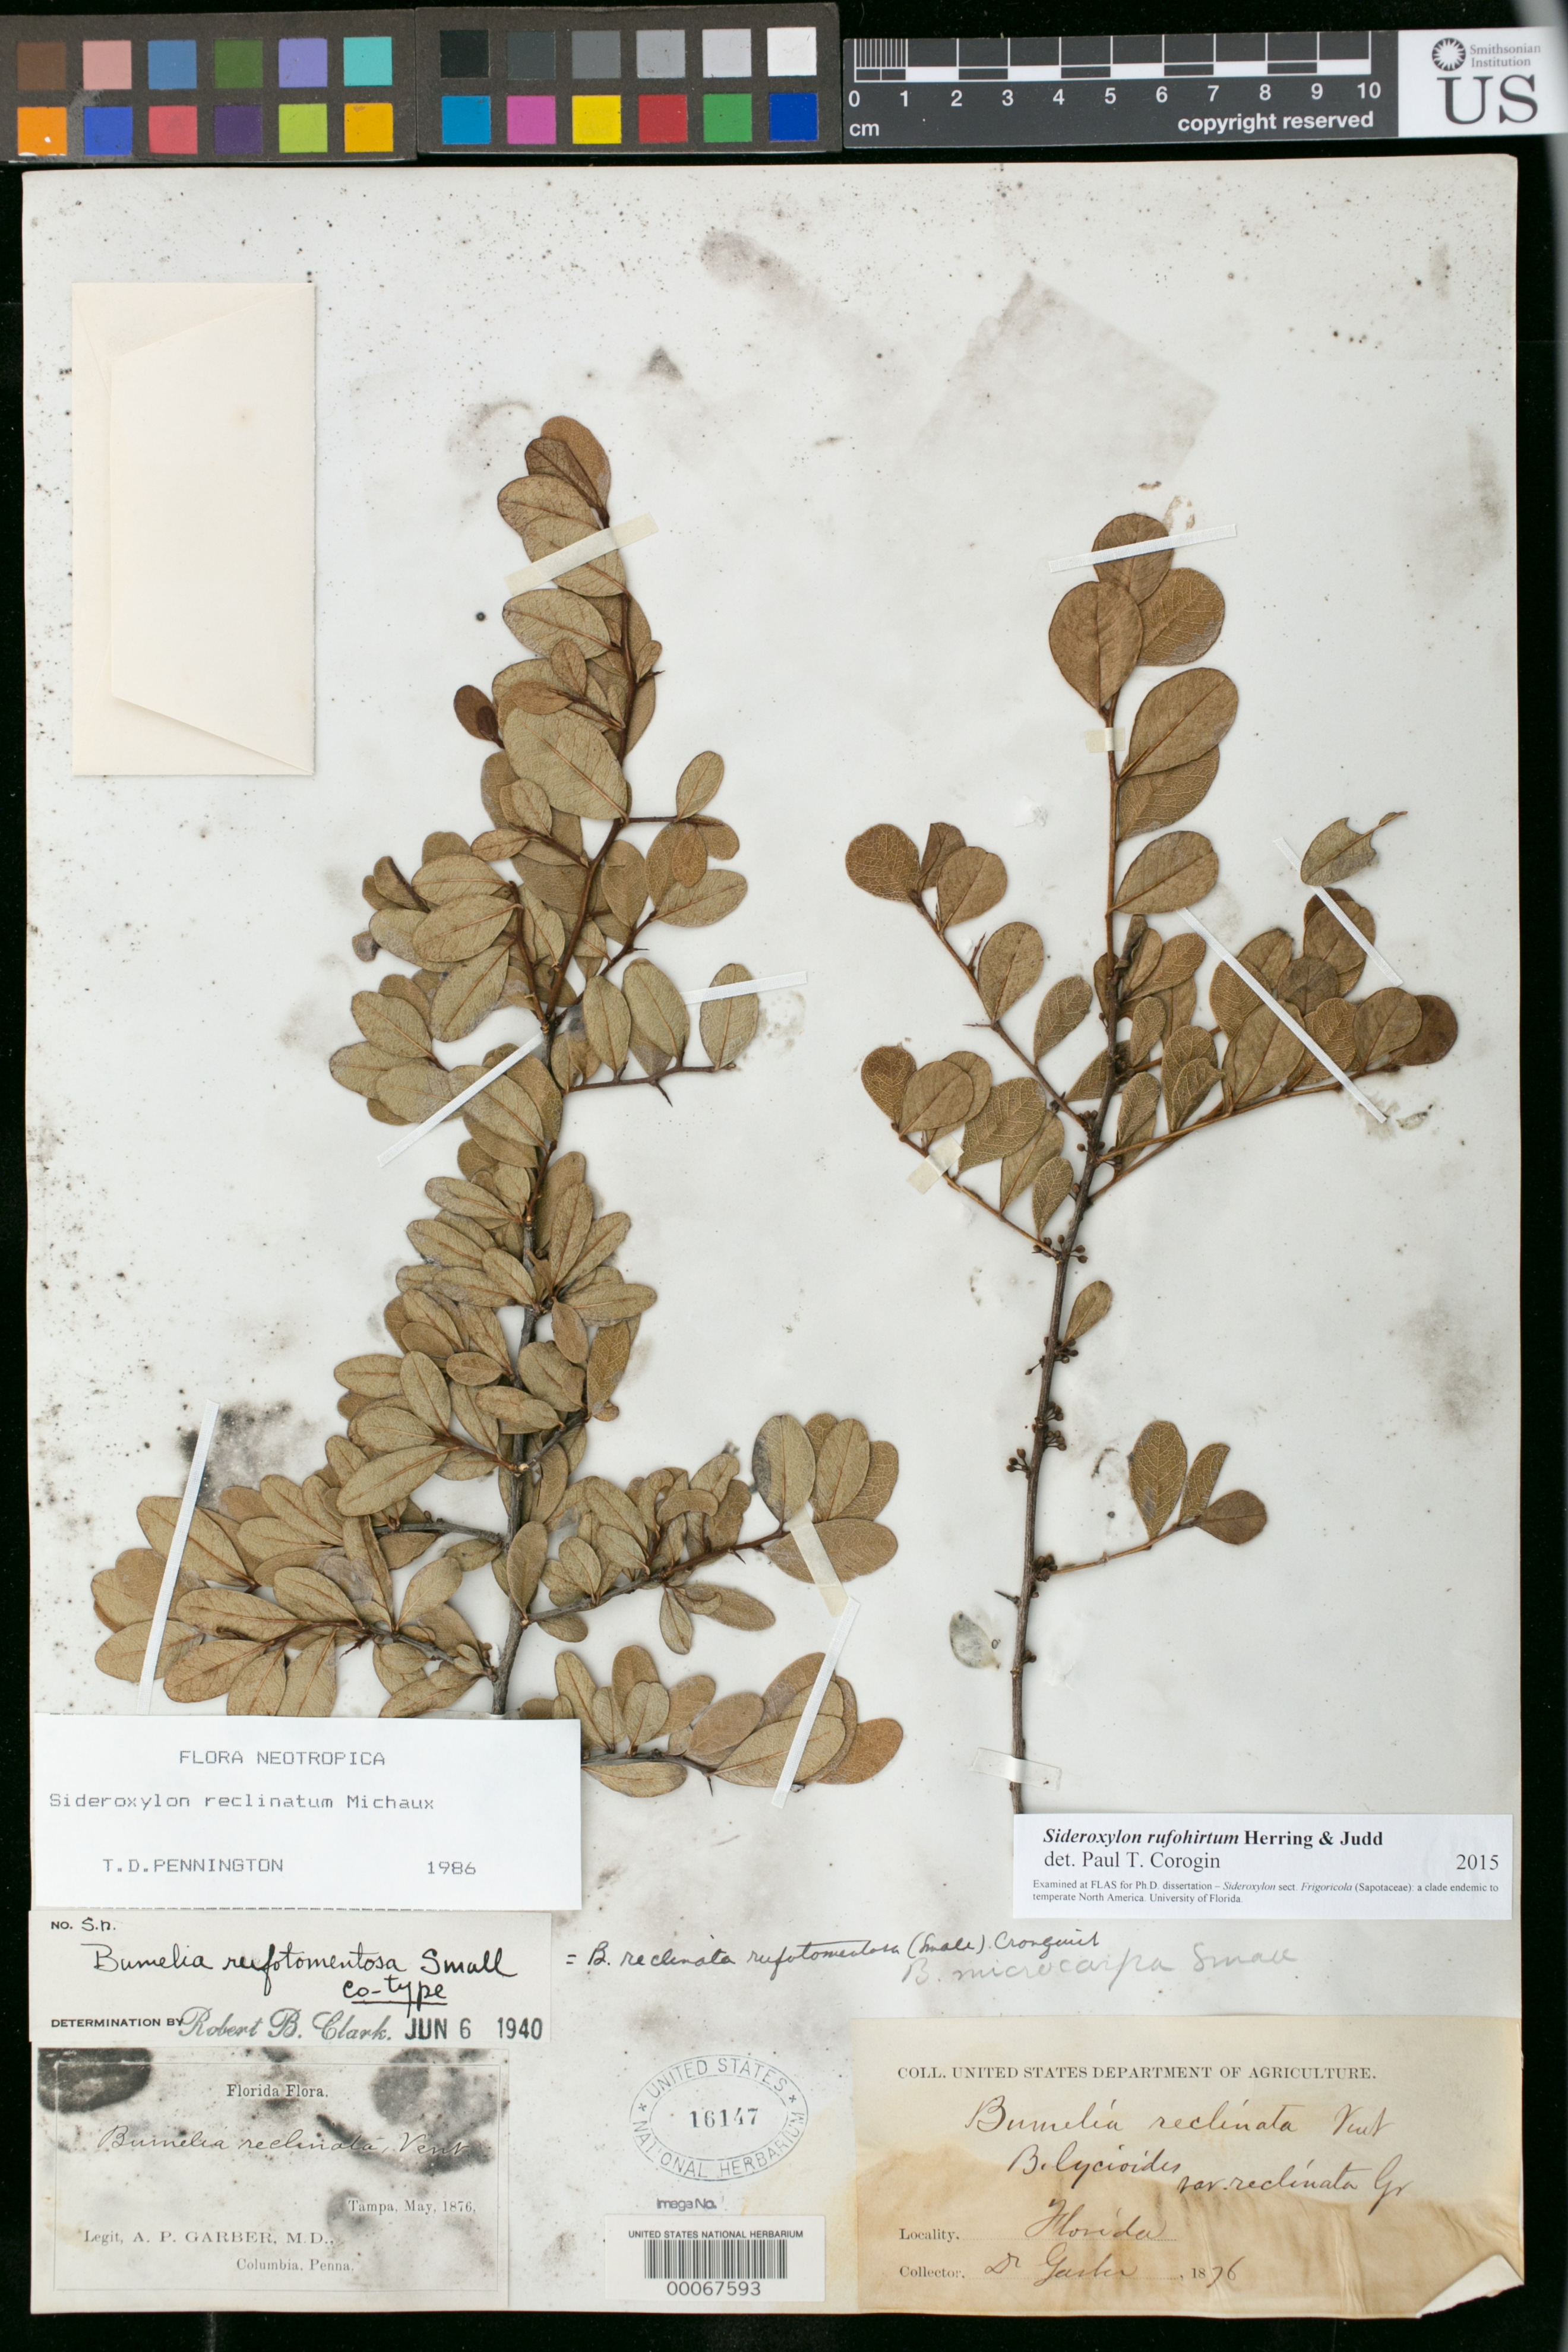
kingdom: Plantae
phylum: Tracheophyta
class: Magnoliopsida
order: Ericales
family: Sapotaceae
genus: Bumelia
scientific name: Bumelia rufotomentosa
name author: Small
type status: Isotype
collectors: A. P. Garber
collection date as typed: May 1876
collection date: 1876-05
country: United States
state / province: Florida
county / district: Hillsborough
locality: Tampa.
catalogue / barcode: US 16147